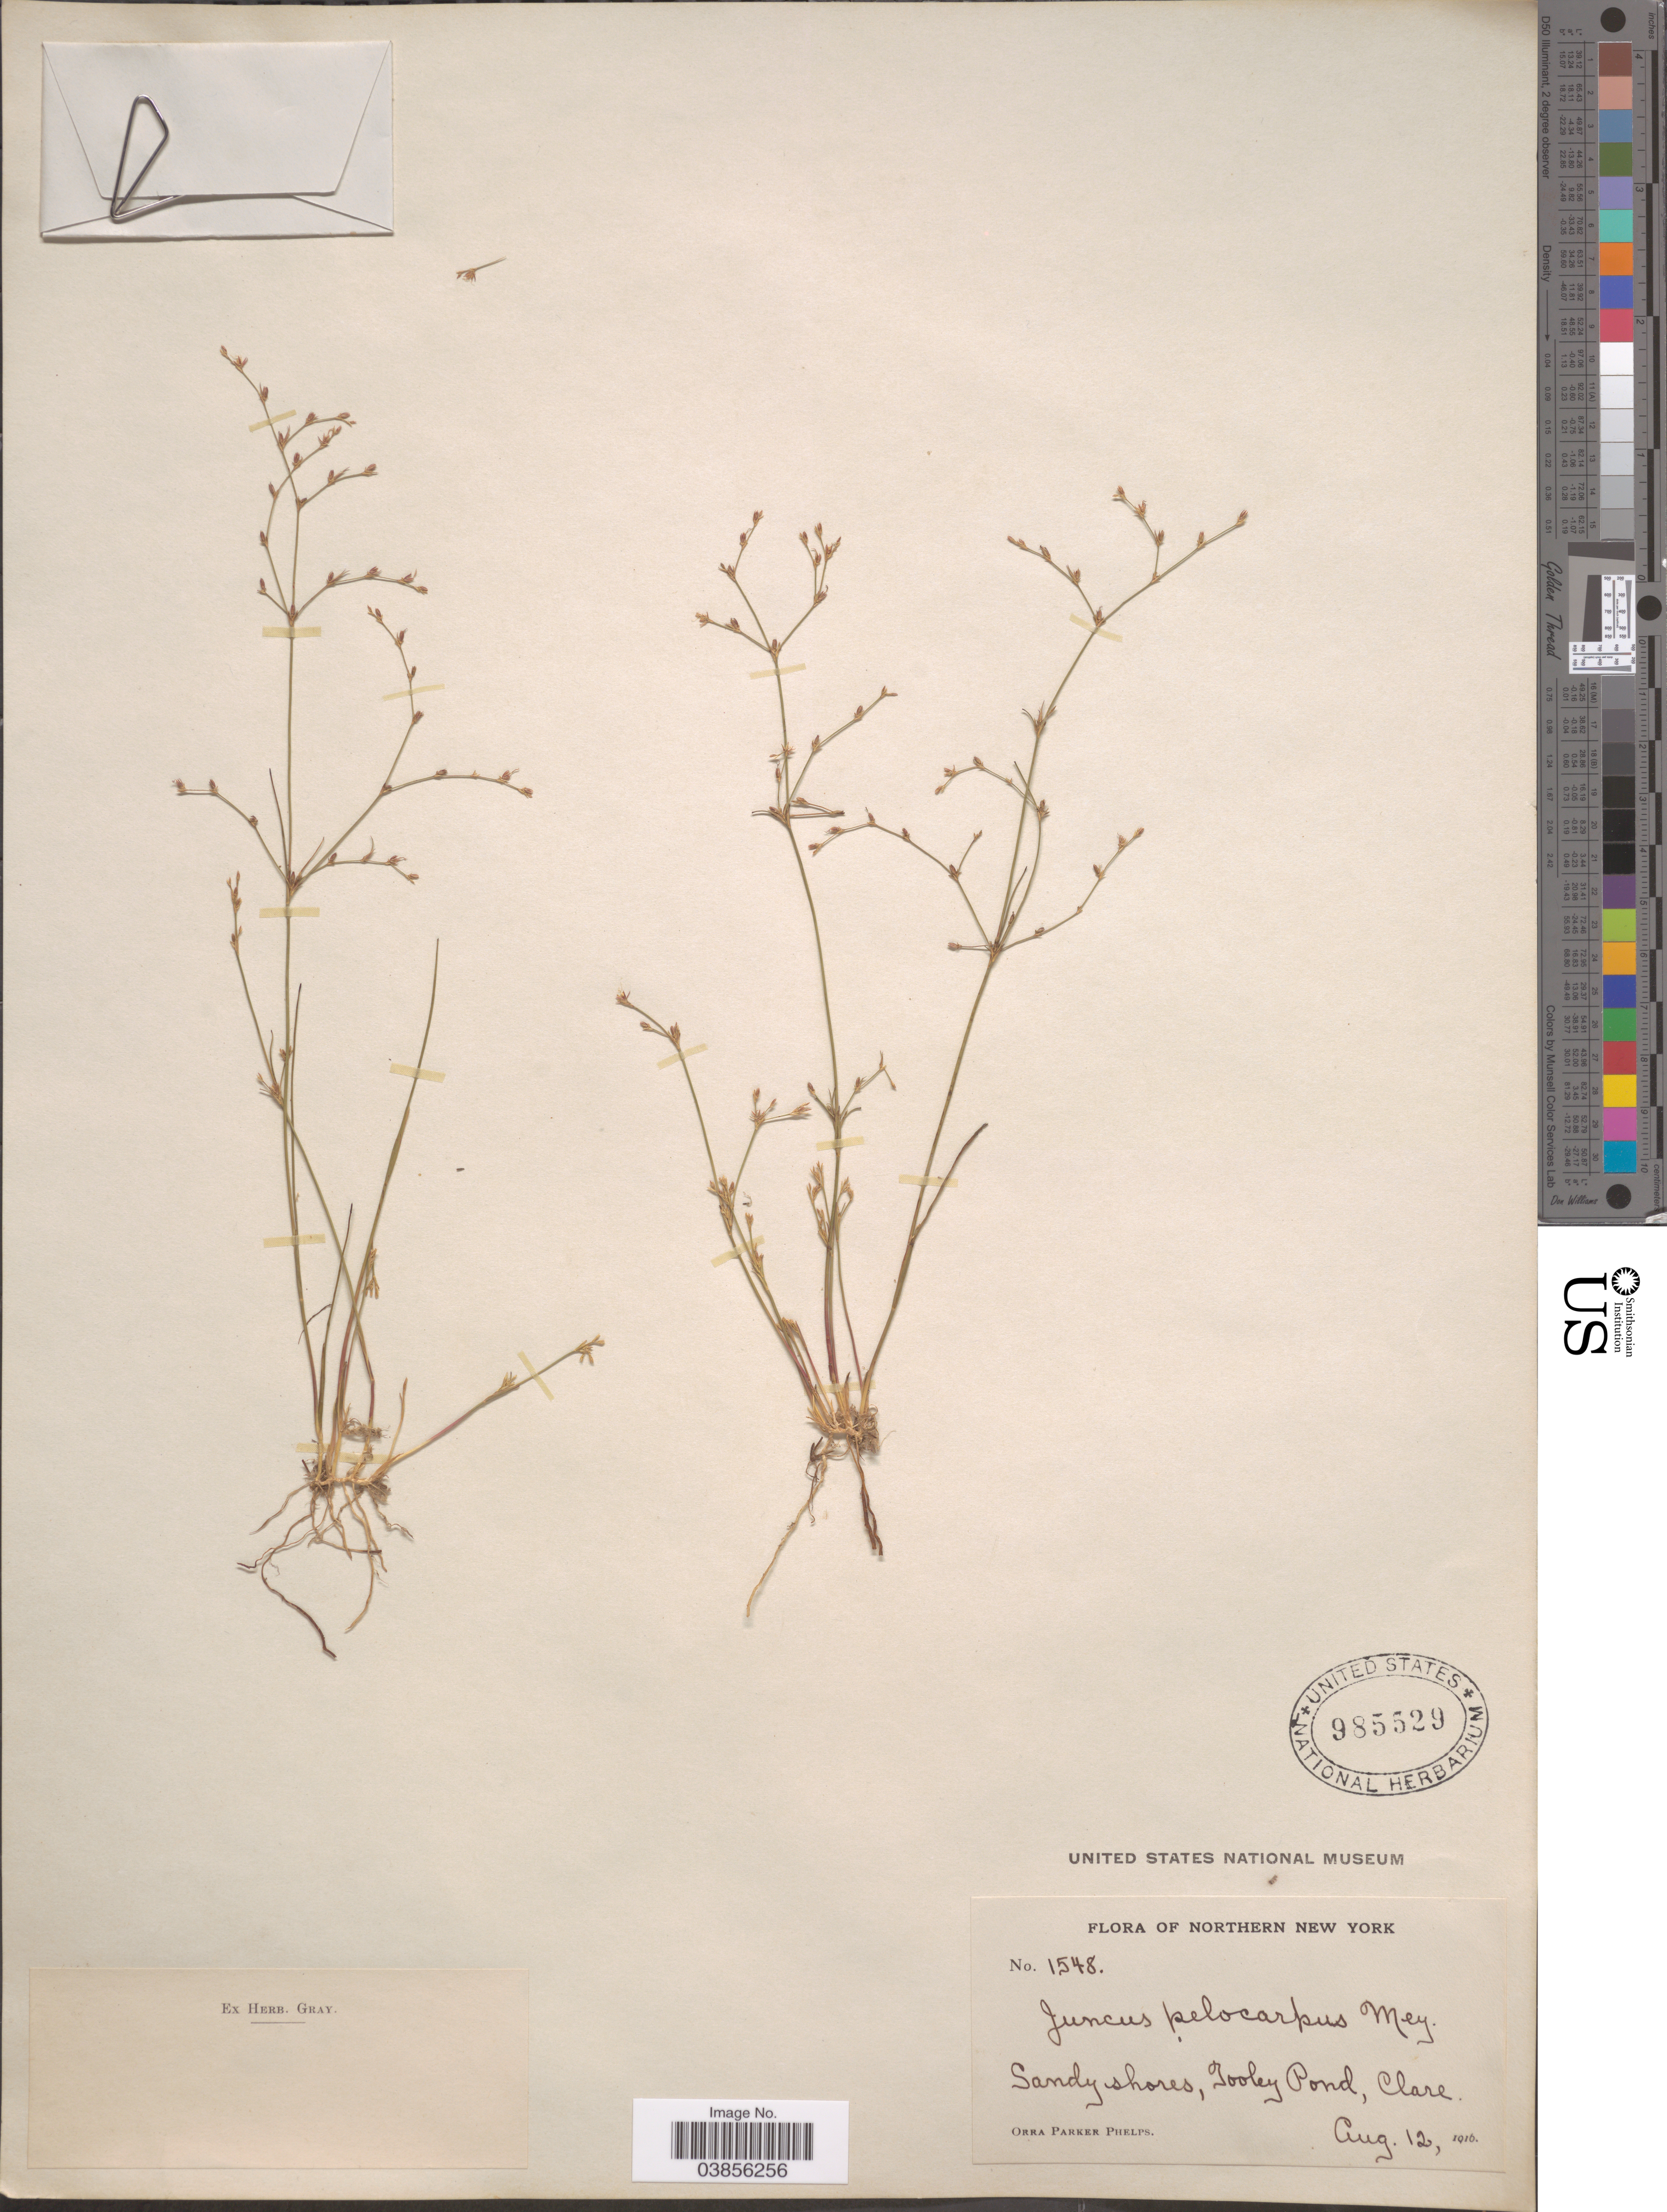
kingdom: Plantae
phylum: Tracheophyta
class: Liliopsida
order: Poales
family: Juncaceae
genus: Juncus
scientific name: Juncus pelocarpus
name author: E. Mey.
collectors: O. P. Phelps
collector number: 1548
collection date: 1916-08-12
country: United States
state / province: New York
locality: Northern New York. Tooley Pond, Clare.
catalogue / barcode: US 985529